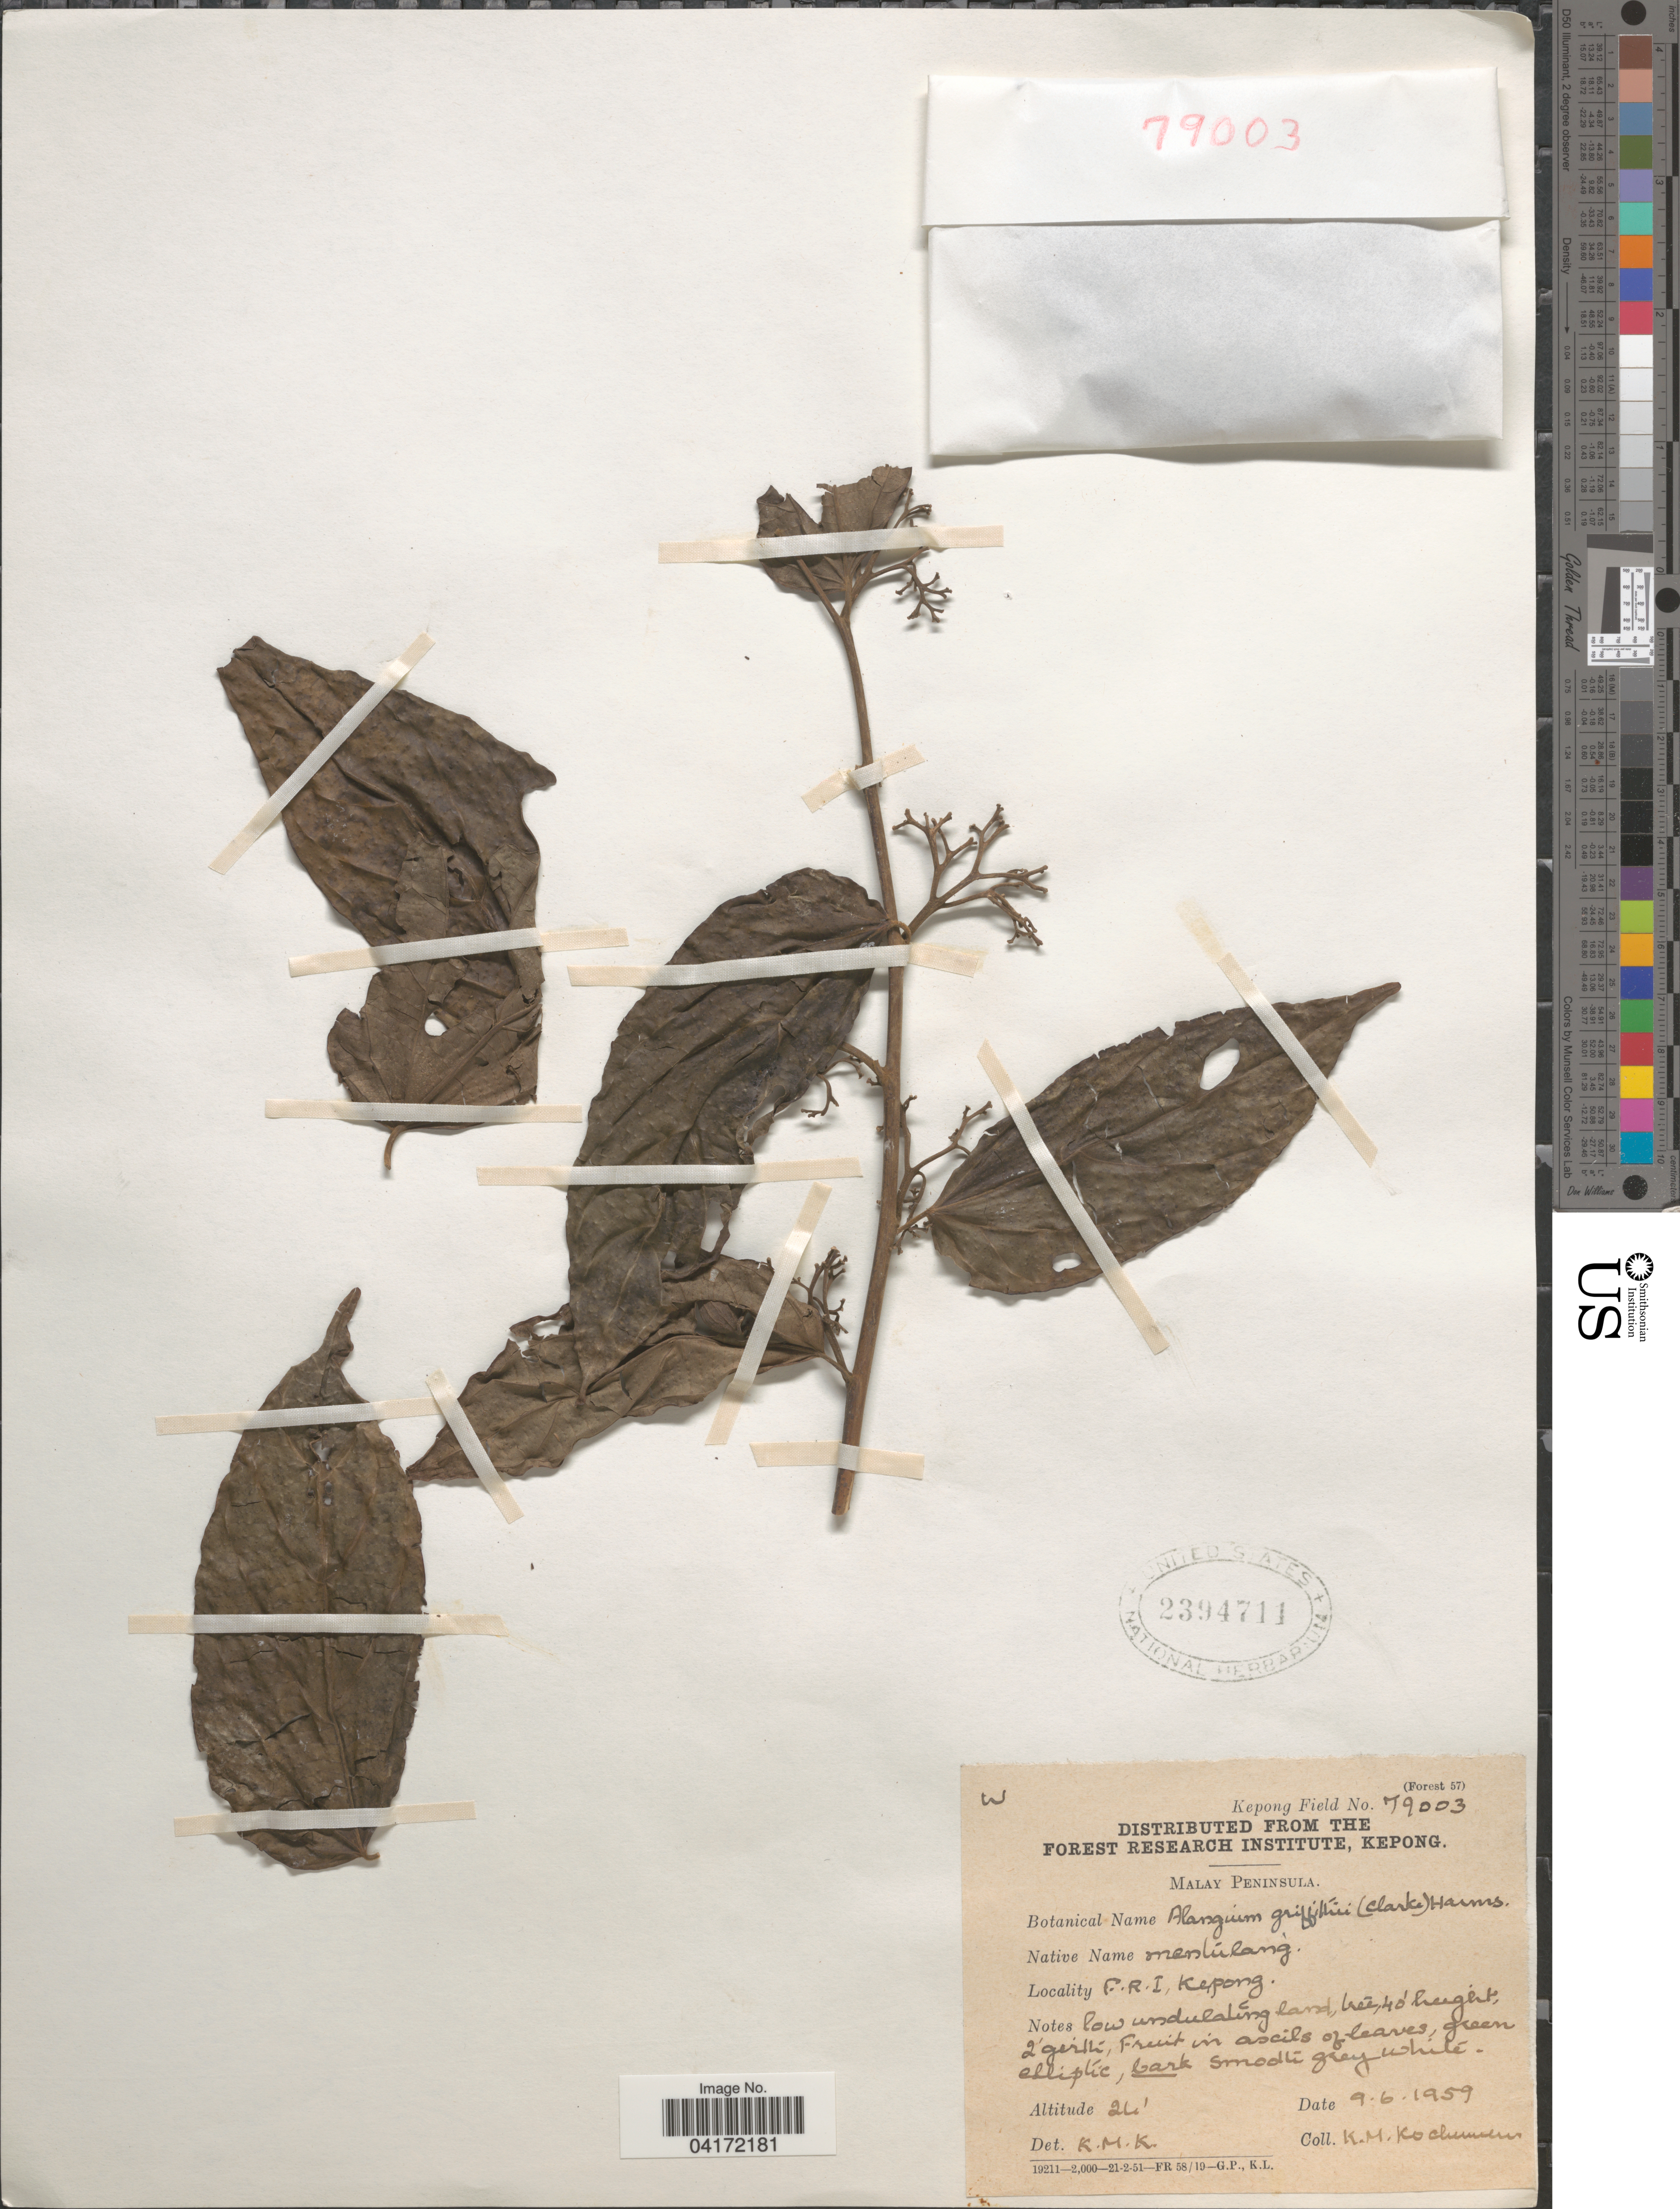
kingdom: Plantae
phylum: Tracheophyta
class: Magnoliopsida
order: Cornales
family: Cornaceae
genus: Alangium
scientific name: Alangium griffithii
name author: Harms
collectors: K. Kochummen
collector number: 79003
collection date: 1959-06-09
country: Malaysia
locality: Malay Peninsula. F.R.I. Kepong.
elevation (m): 7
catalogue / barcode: US 2394711